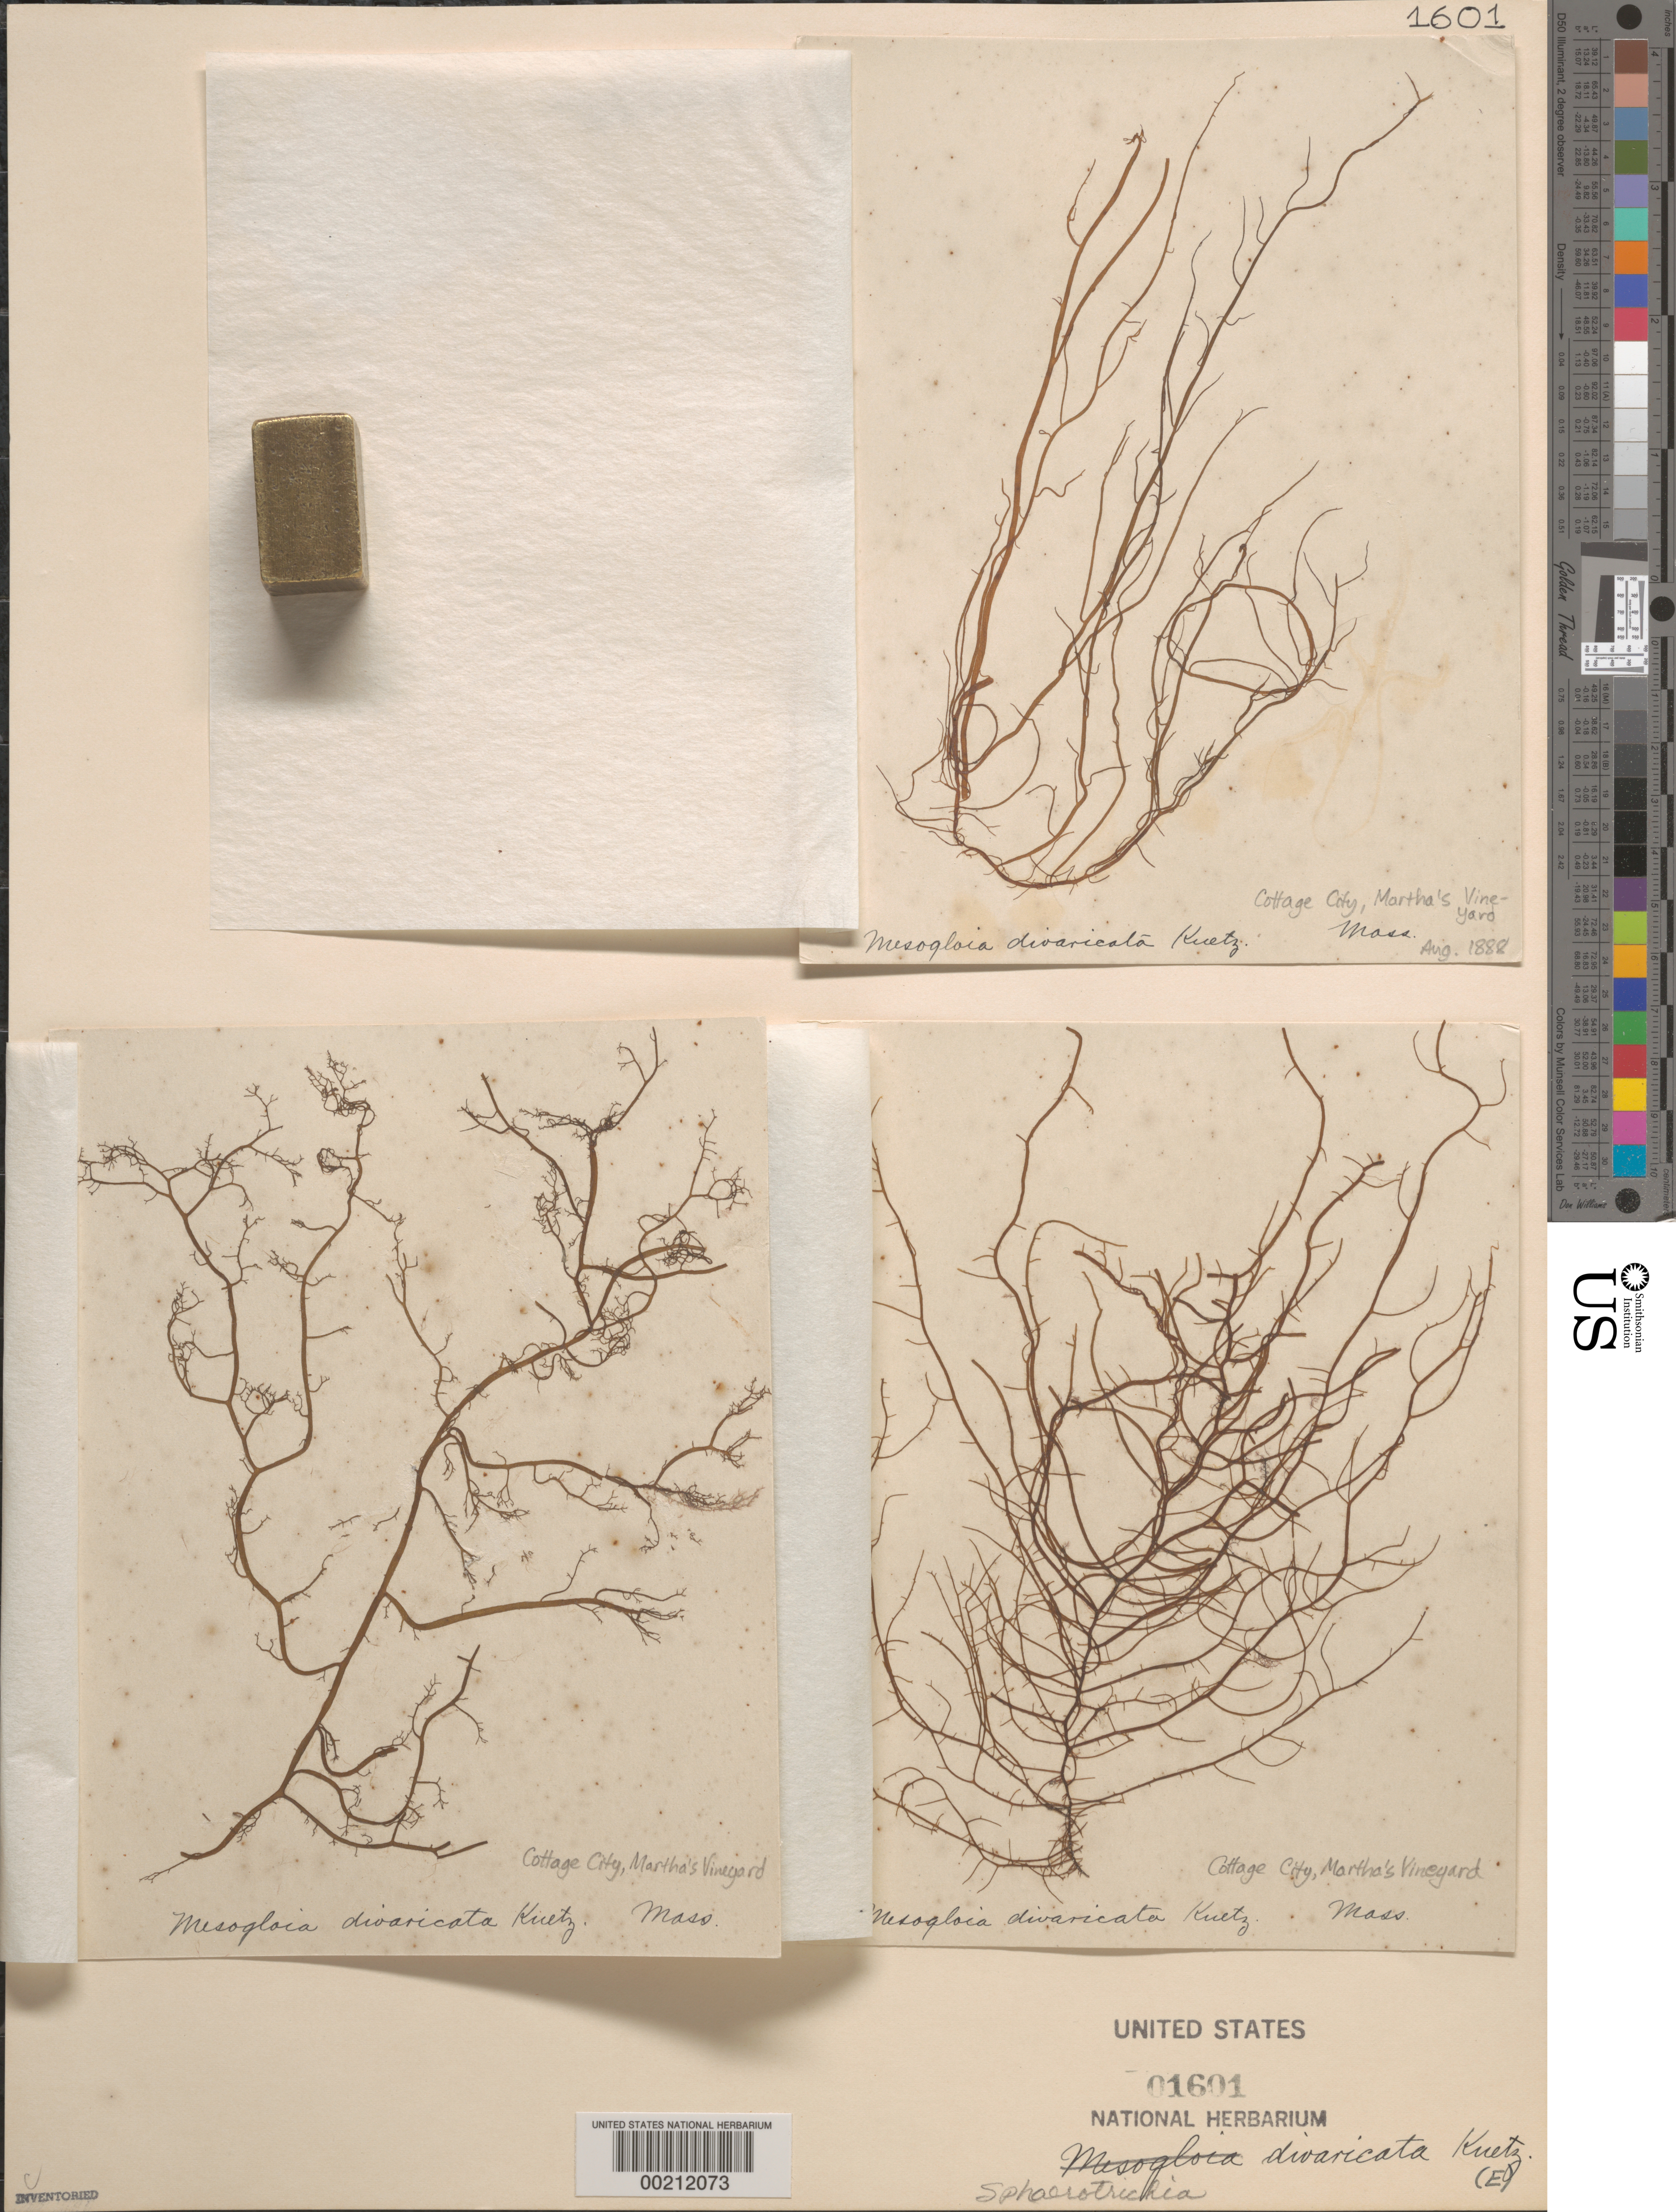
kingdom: Chromista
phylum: Ochrophyta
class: Phaeophyceae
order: Ectocarpales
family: Chordariaceae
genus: Sphaerotrichia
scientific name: Sphaerotrichia divaricata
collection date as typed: Aug 1888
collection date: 1888-08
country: United States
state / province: Massachusetts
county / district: Dukes County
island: Martha's Vineyard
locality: Cottage City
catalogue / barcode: US 1601